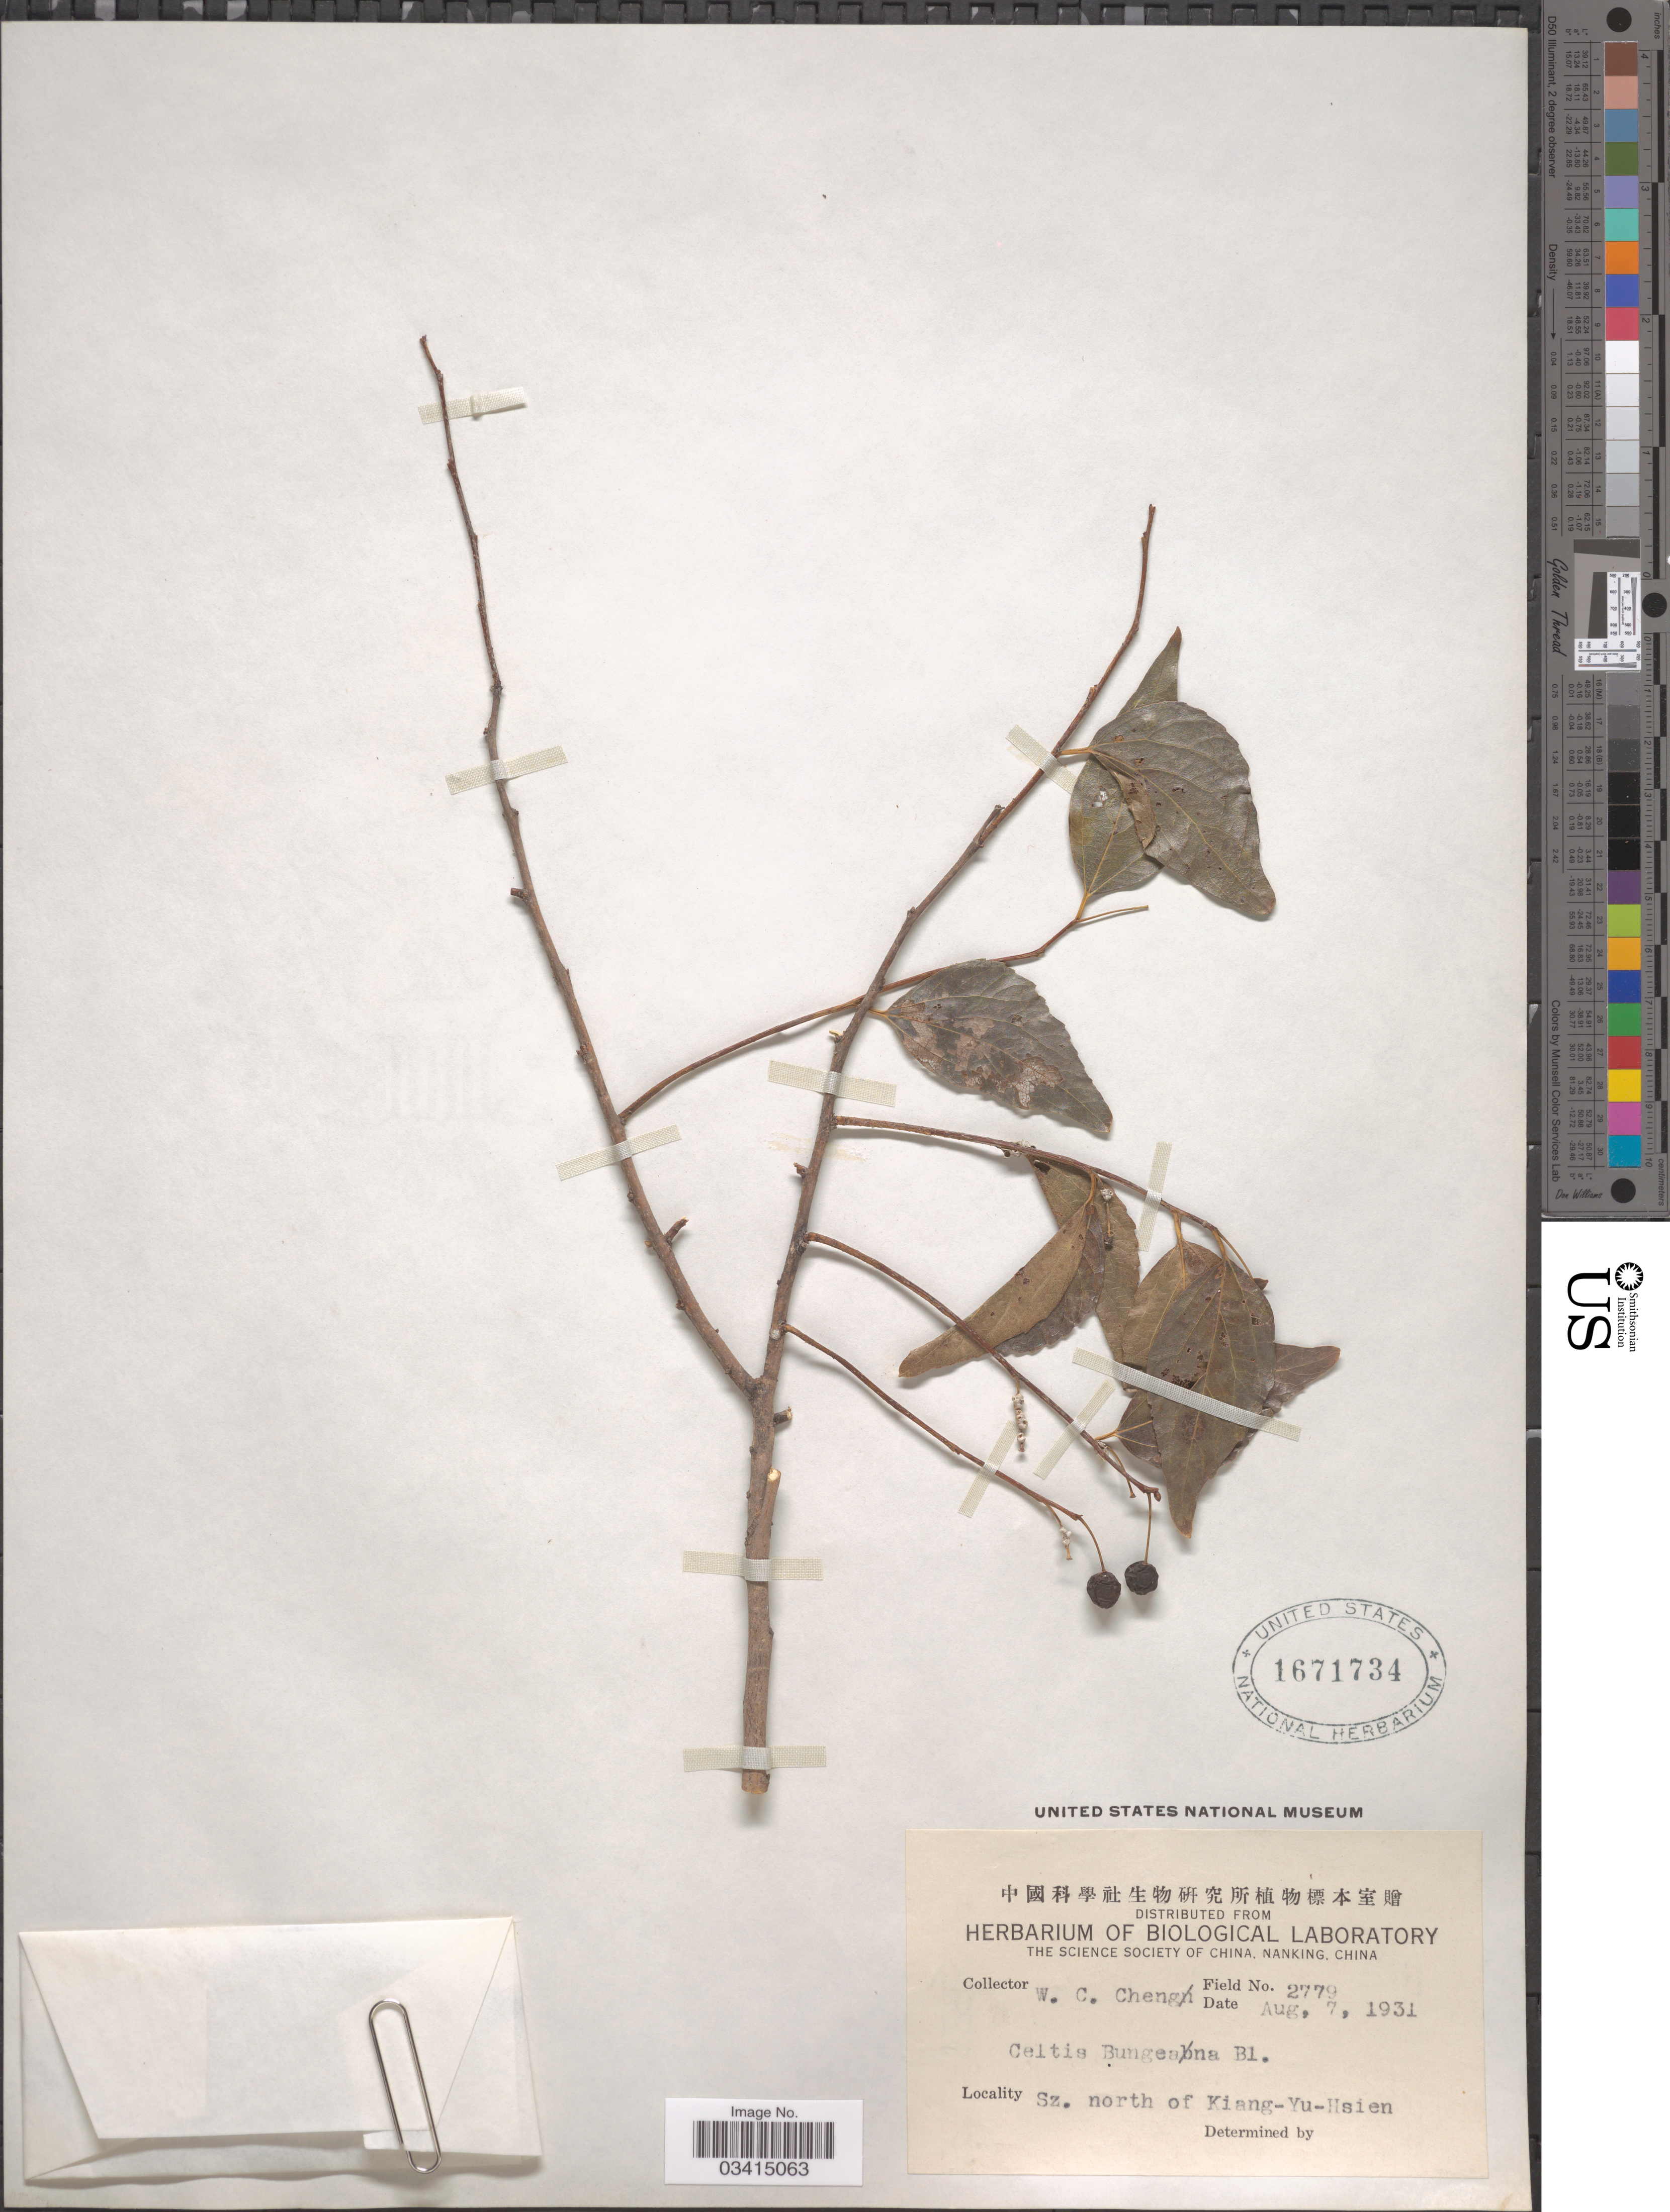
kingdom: Plantae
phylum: Tracheophyta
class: Magnoliopsida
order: Rosales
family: Cannabaceae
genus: Celtis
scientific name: Celtis bungeana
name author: Blume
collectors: W. C. Cheng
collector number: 2779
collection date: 1931-08-07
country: China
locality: Sz. north of Kiang-Yu-Hsien.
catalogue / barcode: US 1671734